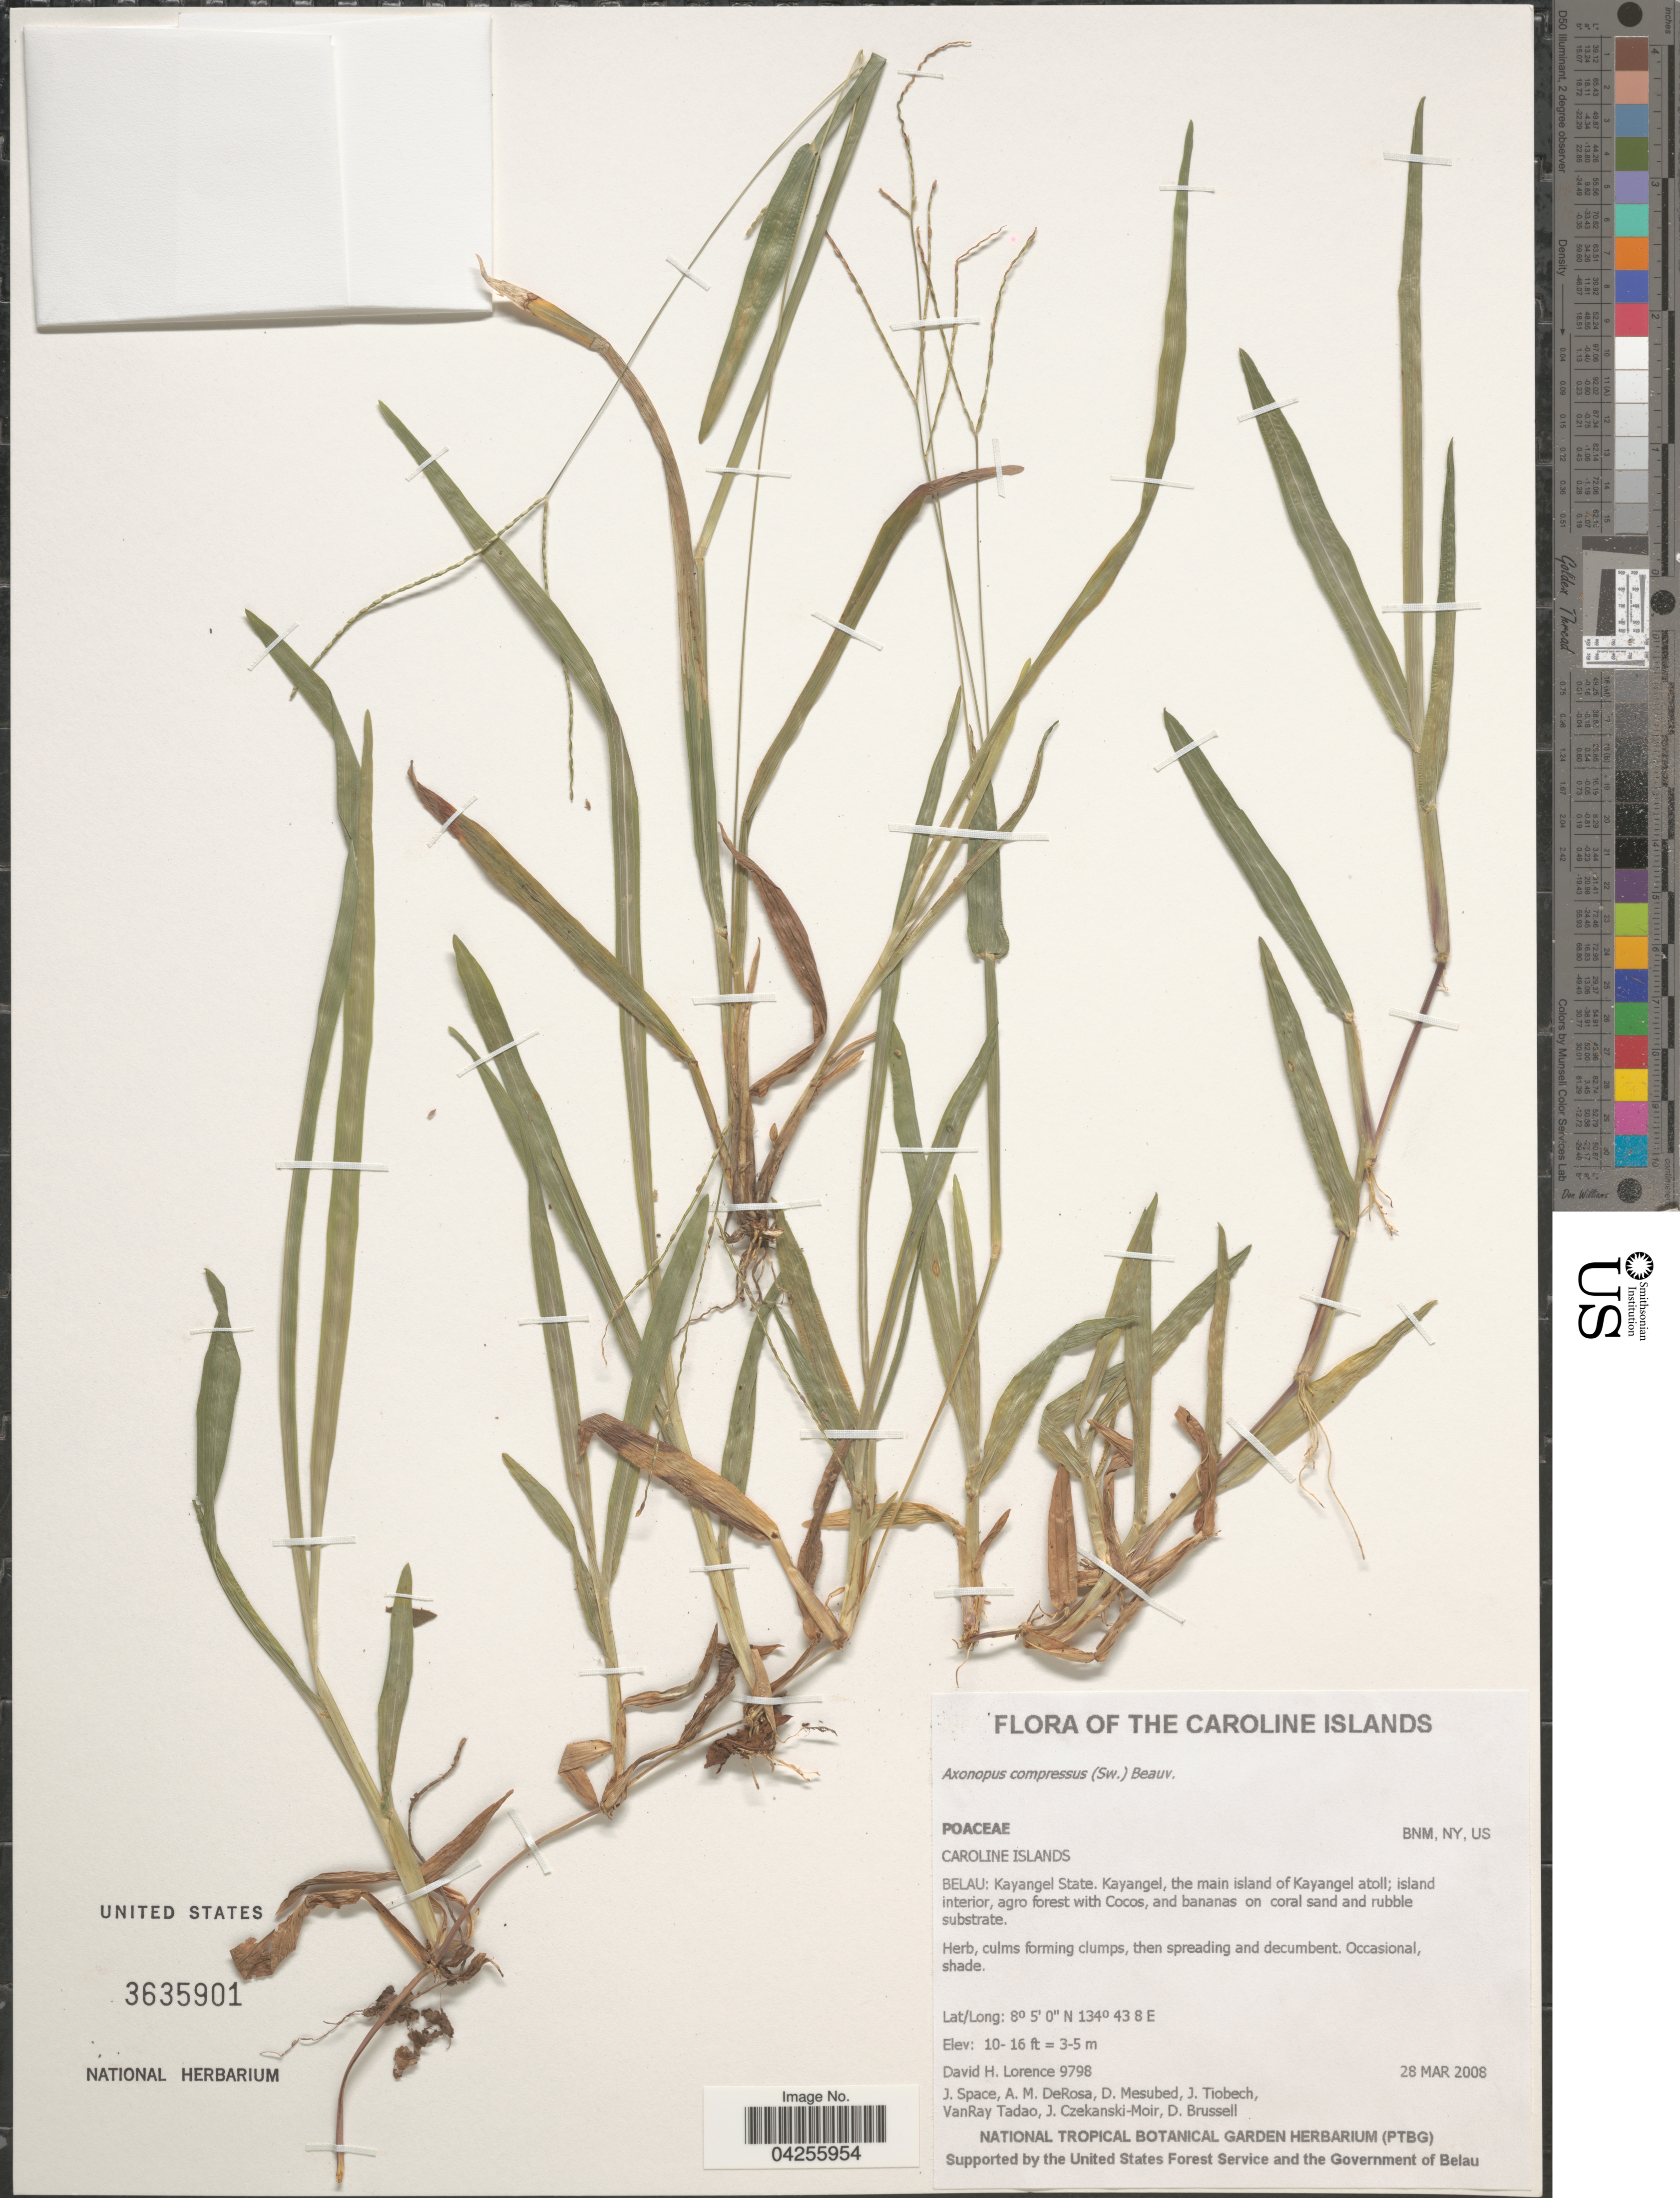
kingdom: Plantae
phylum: Tracheophyta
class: Liliopsida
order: Poales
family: Poaceae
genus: Axonopus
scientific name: Axonopus compressus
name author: (Sw.) P. Beauv.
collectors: D. Lorence, J. Space, A. DeRosa, D. Mesubed & et al.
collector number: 9798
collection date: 2008-03-28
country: Palau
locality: The Caroline Islands. Kayangel State. Kayangel, the main island of Kayangel atoll.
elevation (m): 3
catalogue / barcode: US 3635901